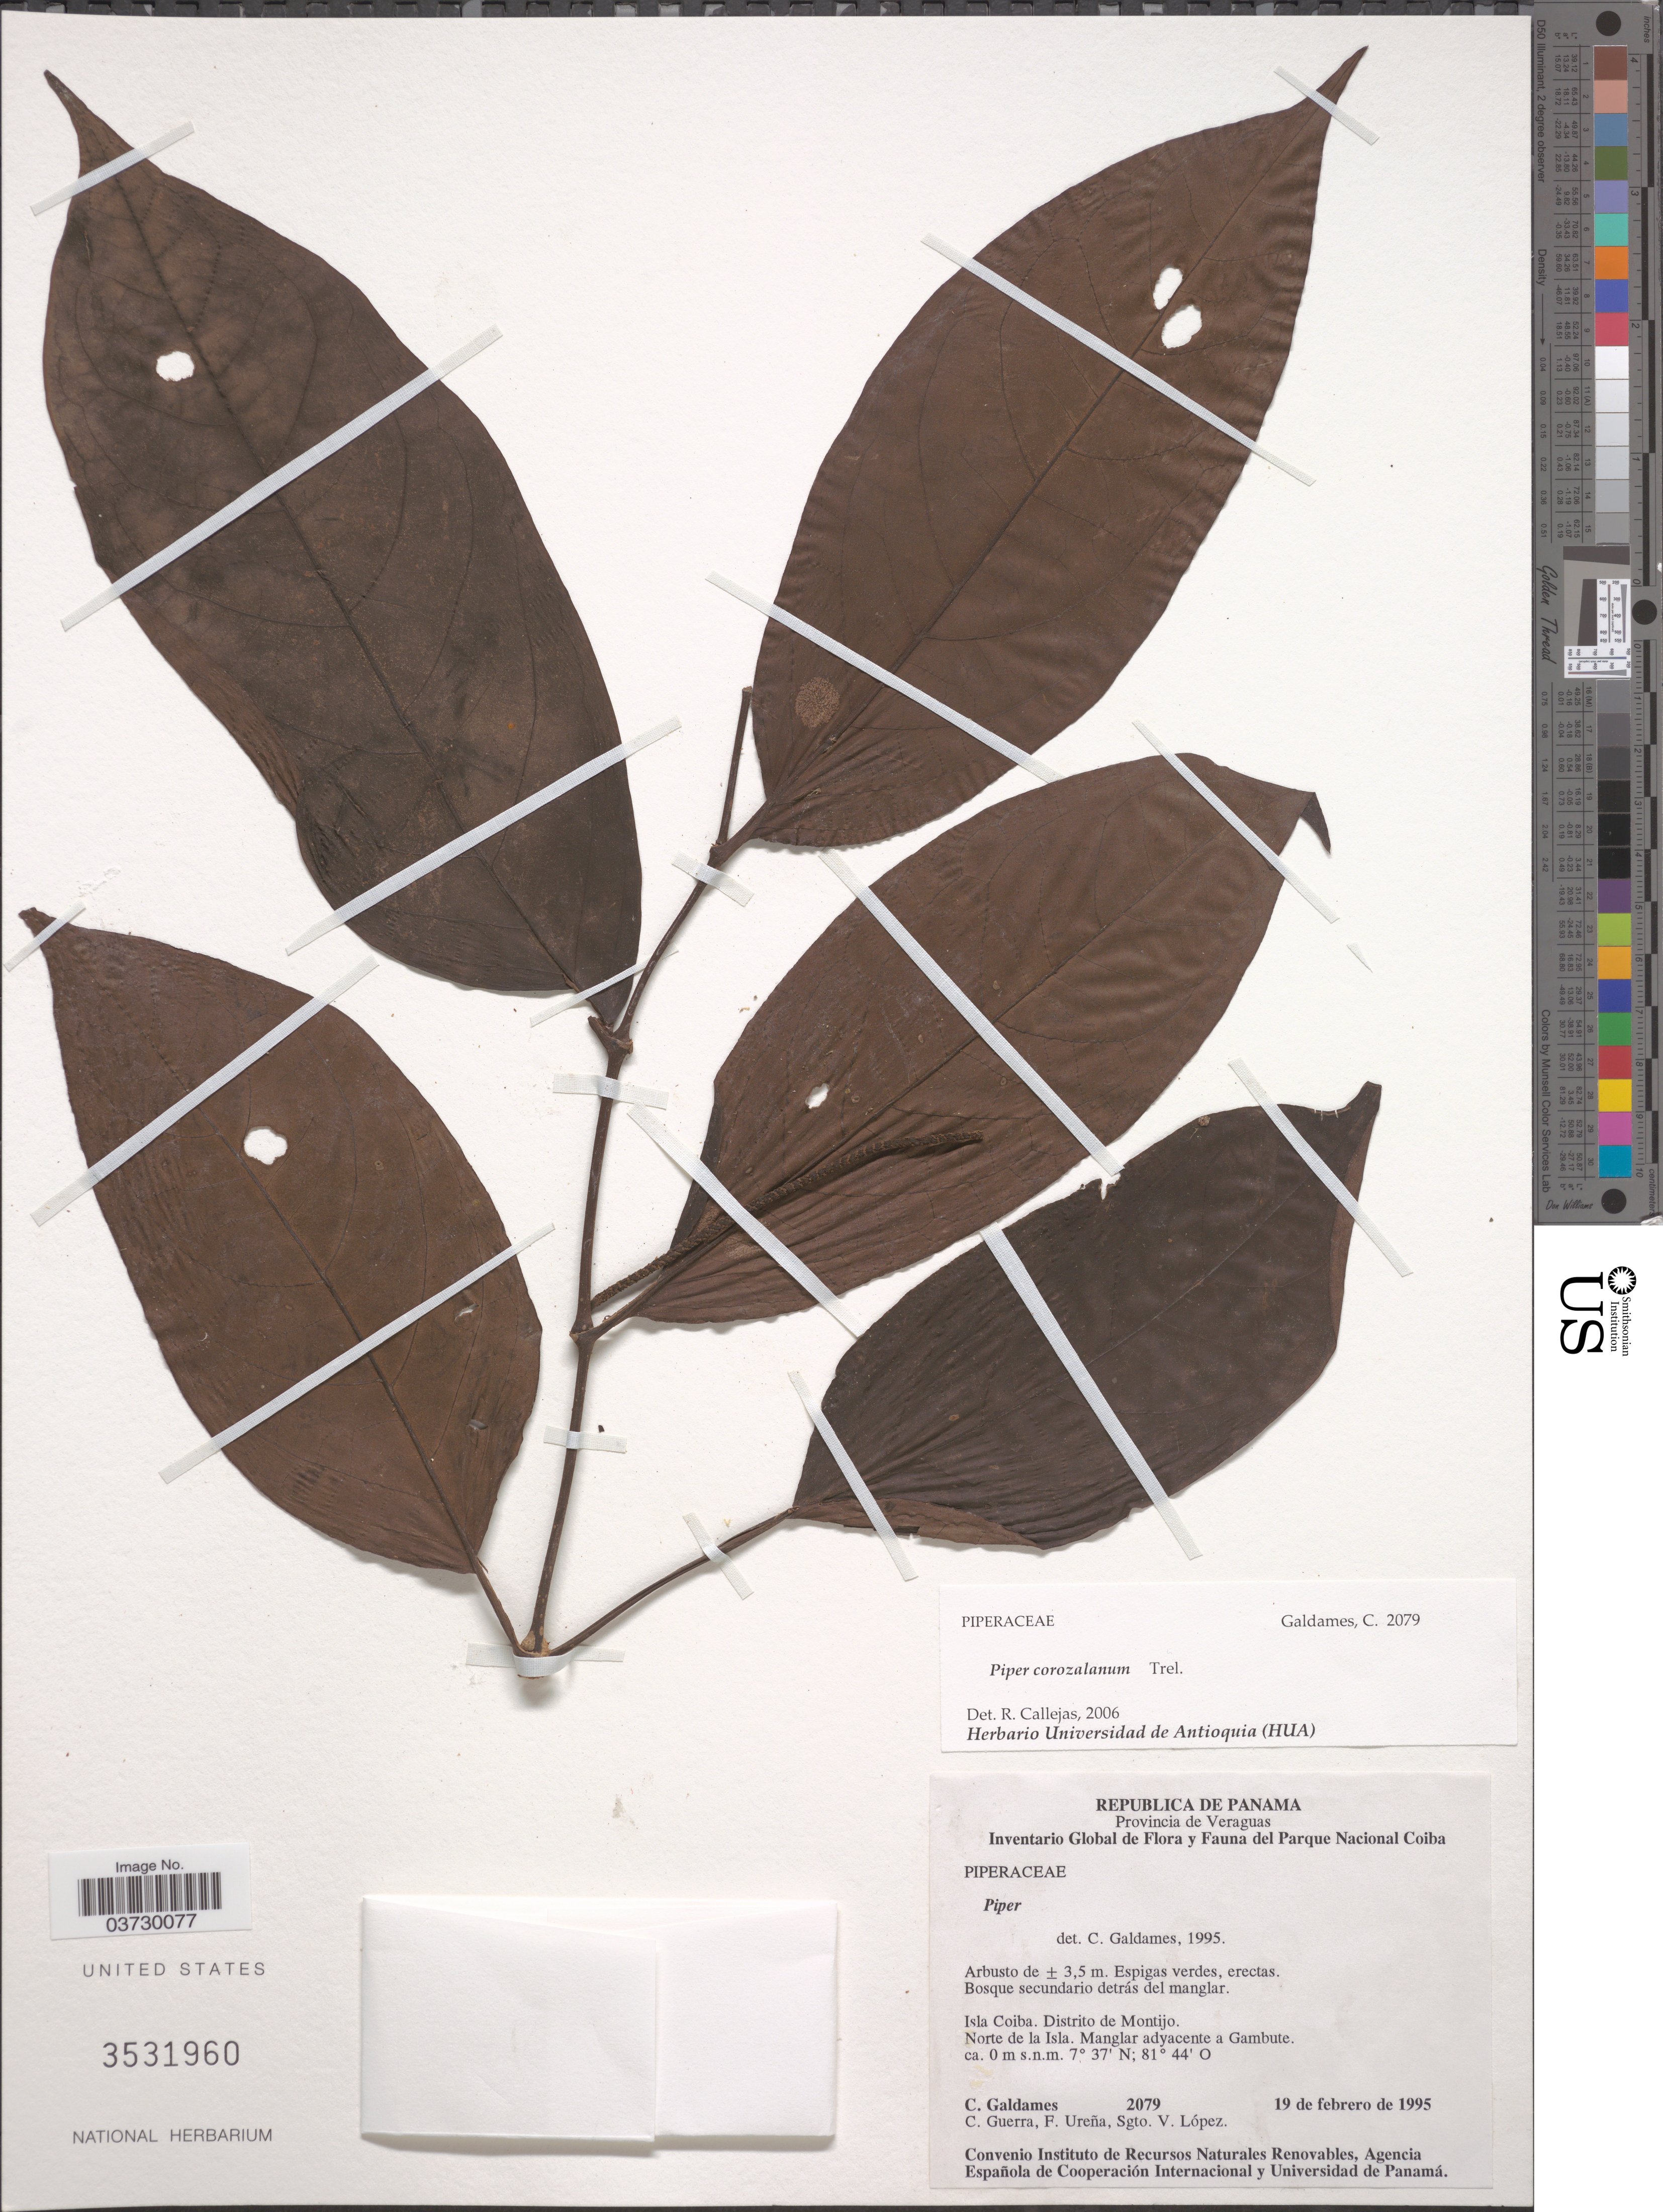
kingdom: Plantae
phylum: Tracheophyta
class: Magnoliopsida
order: Piperales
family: Piperaceae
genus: Piper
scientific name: Piper corozalanum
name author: Trel.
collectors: C. Galdames, C. Guerra, F. Ureña & V. López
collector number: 2076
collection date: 1995-02-19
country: Panama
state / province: Veraguas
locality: Isla Coiba. Distrito de Montijo. Norte de la Isla. Manglar adyacente a Gambute.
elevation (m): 0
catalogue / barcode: US 3531960